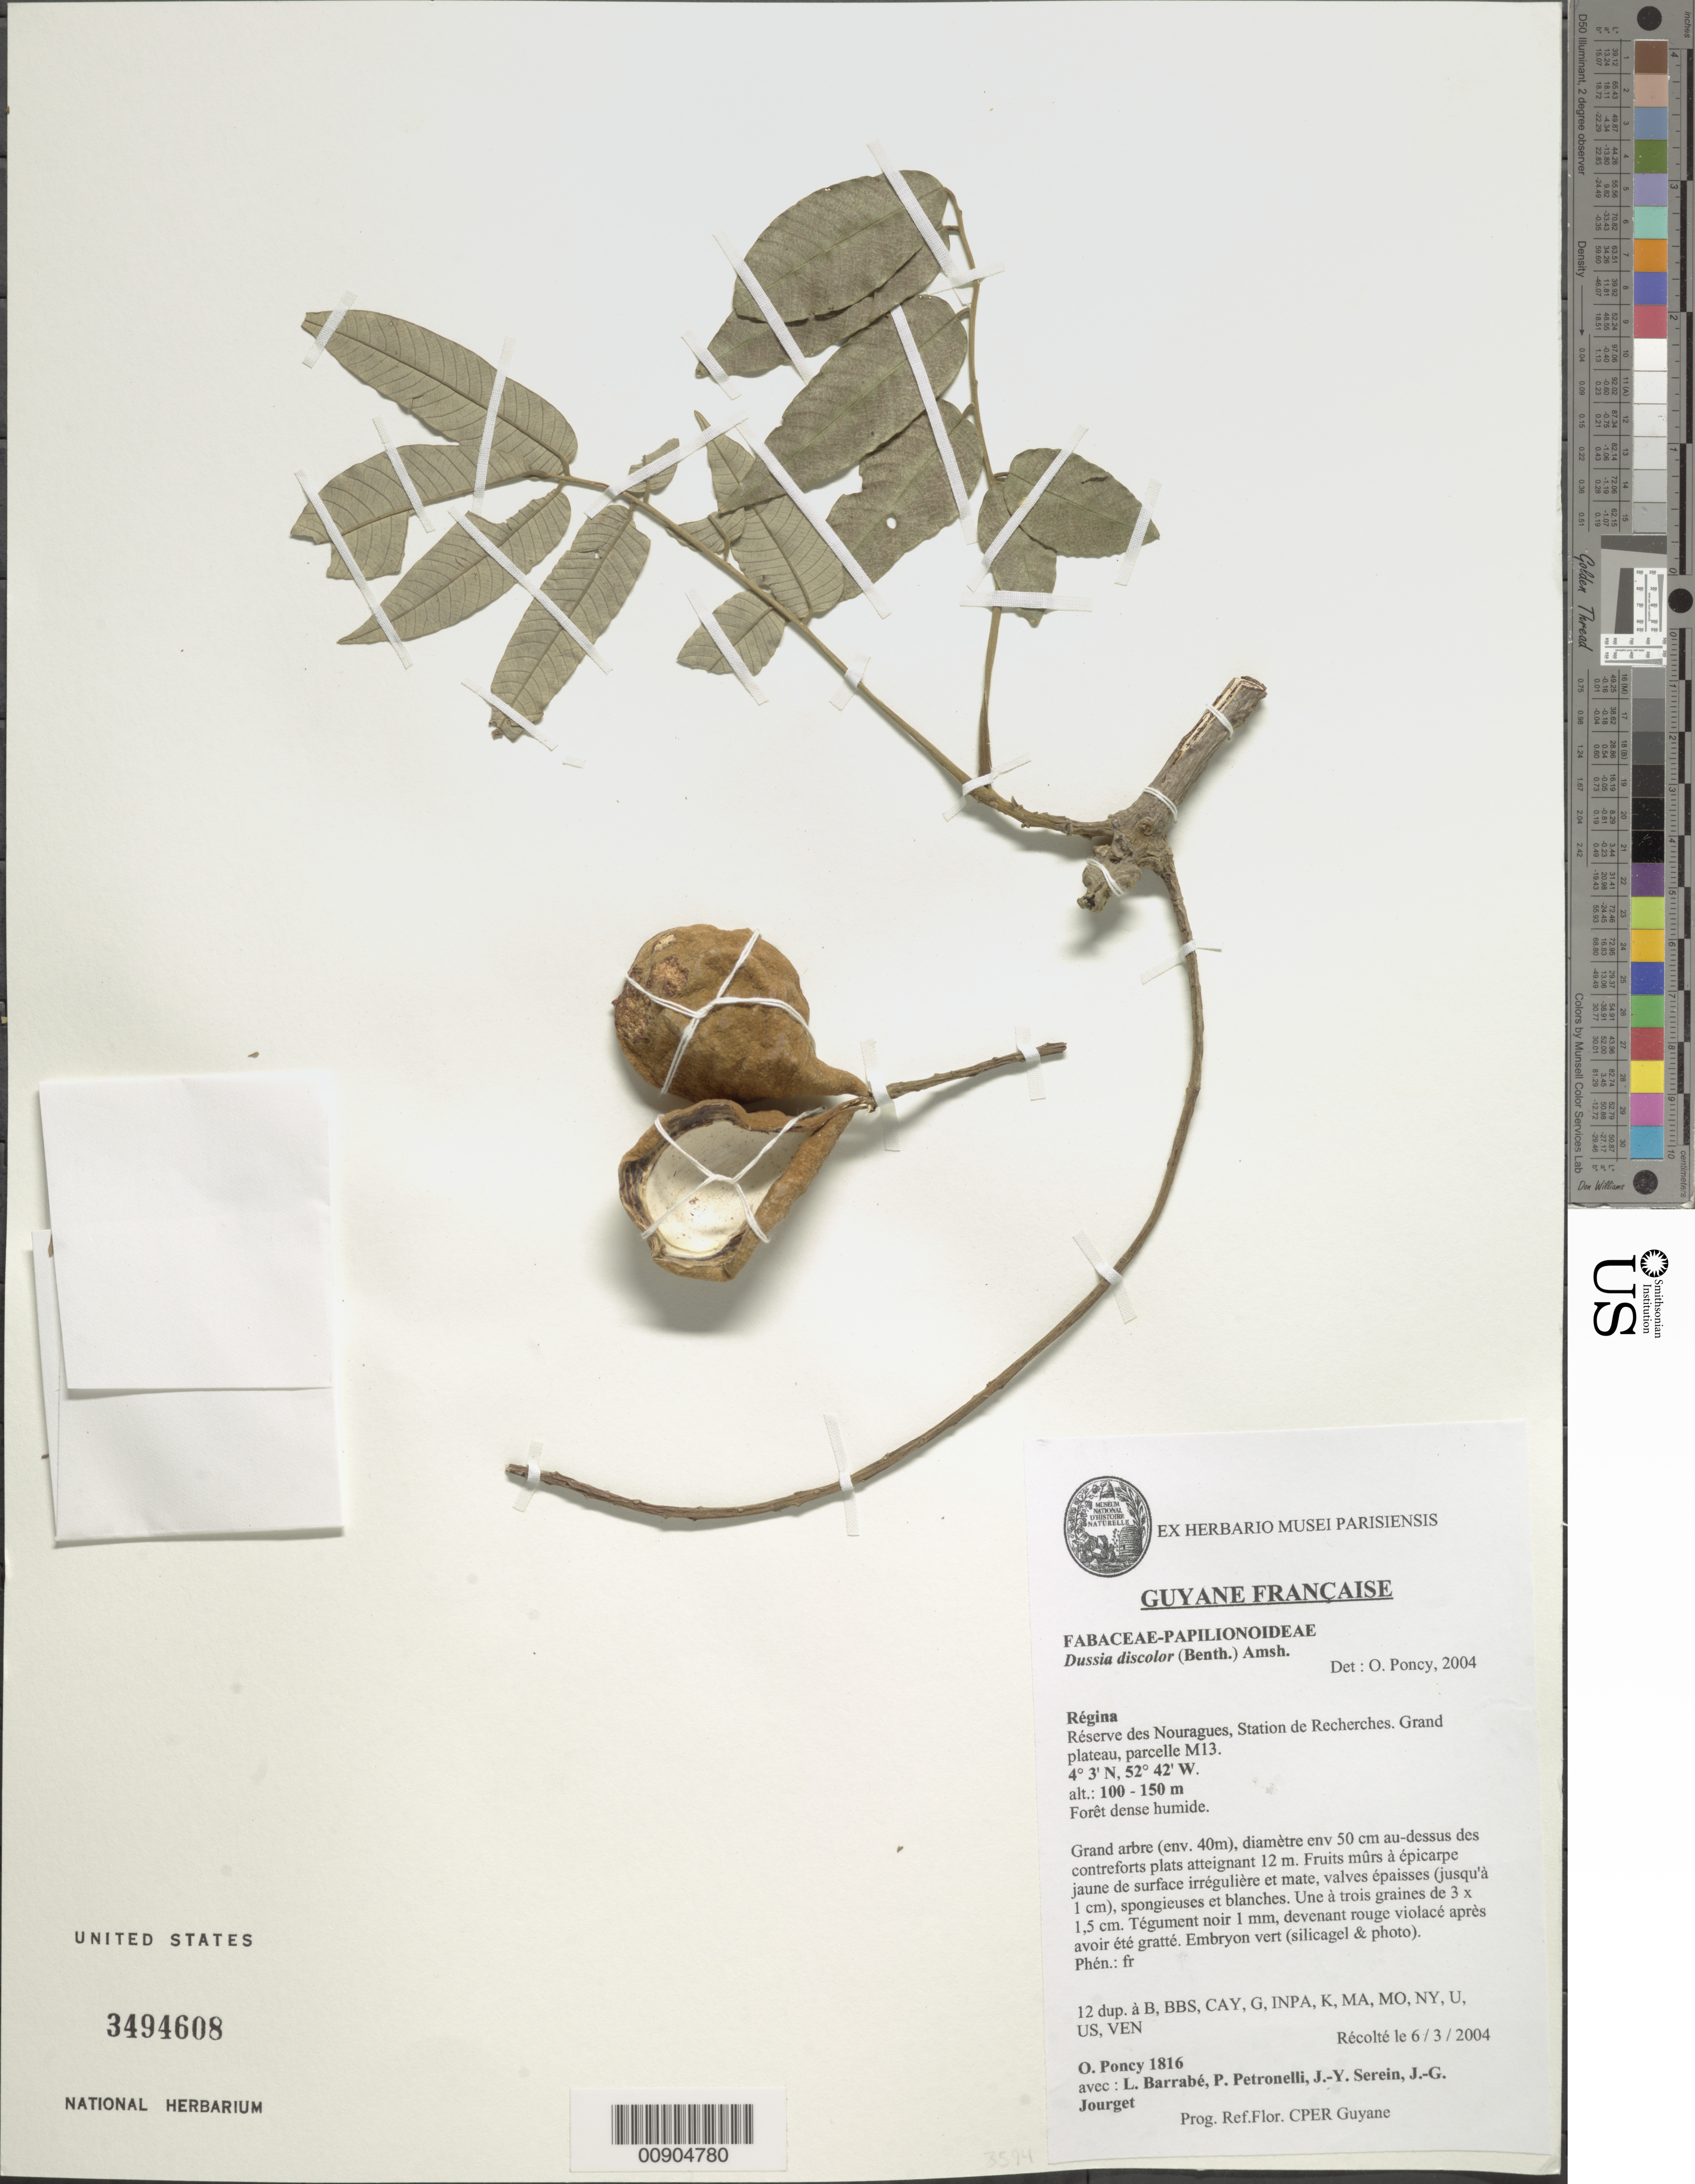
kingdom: Plantae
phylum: Tracheophyta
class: Magnoliopsida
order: Fabales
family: Fabaceae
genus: Dussia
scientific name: Dussia discolor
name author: (Benth.) Amshoff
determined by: Poncy, O.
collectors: O. Poncy, L. Barrabé, P. Petronelli, J. Serein & J. Jourget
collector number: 1816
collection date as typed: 6-Mar-04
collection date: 2004-03-06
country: French Guiana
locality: Régina, Réserve des Nouragues, Station de Recherches. Grand plateau, parcelle M13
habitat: Forêt dense humide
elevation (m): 100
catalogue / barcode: US 3494608